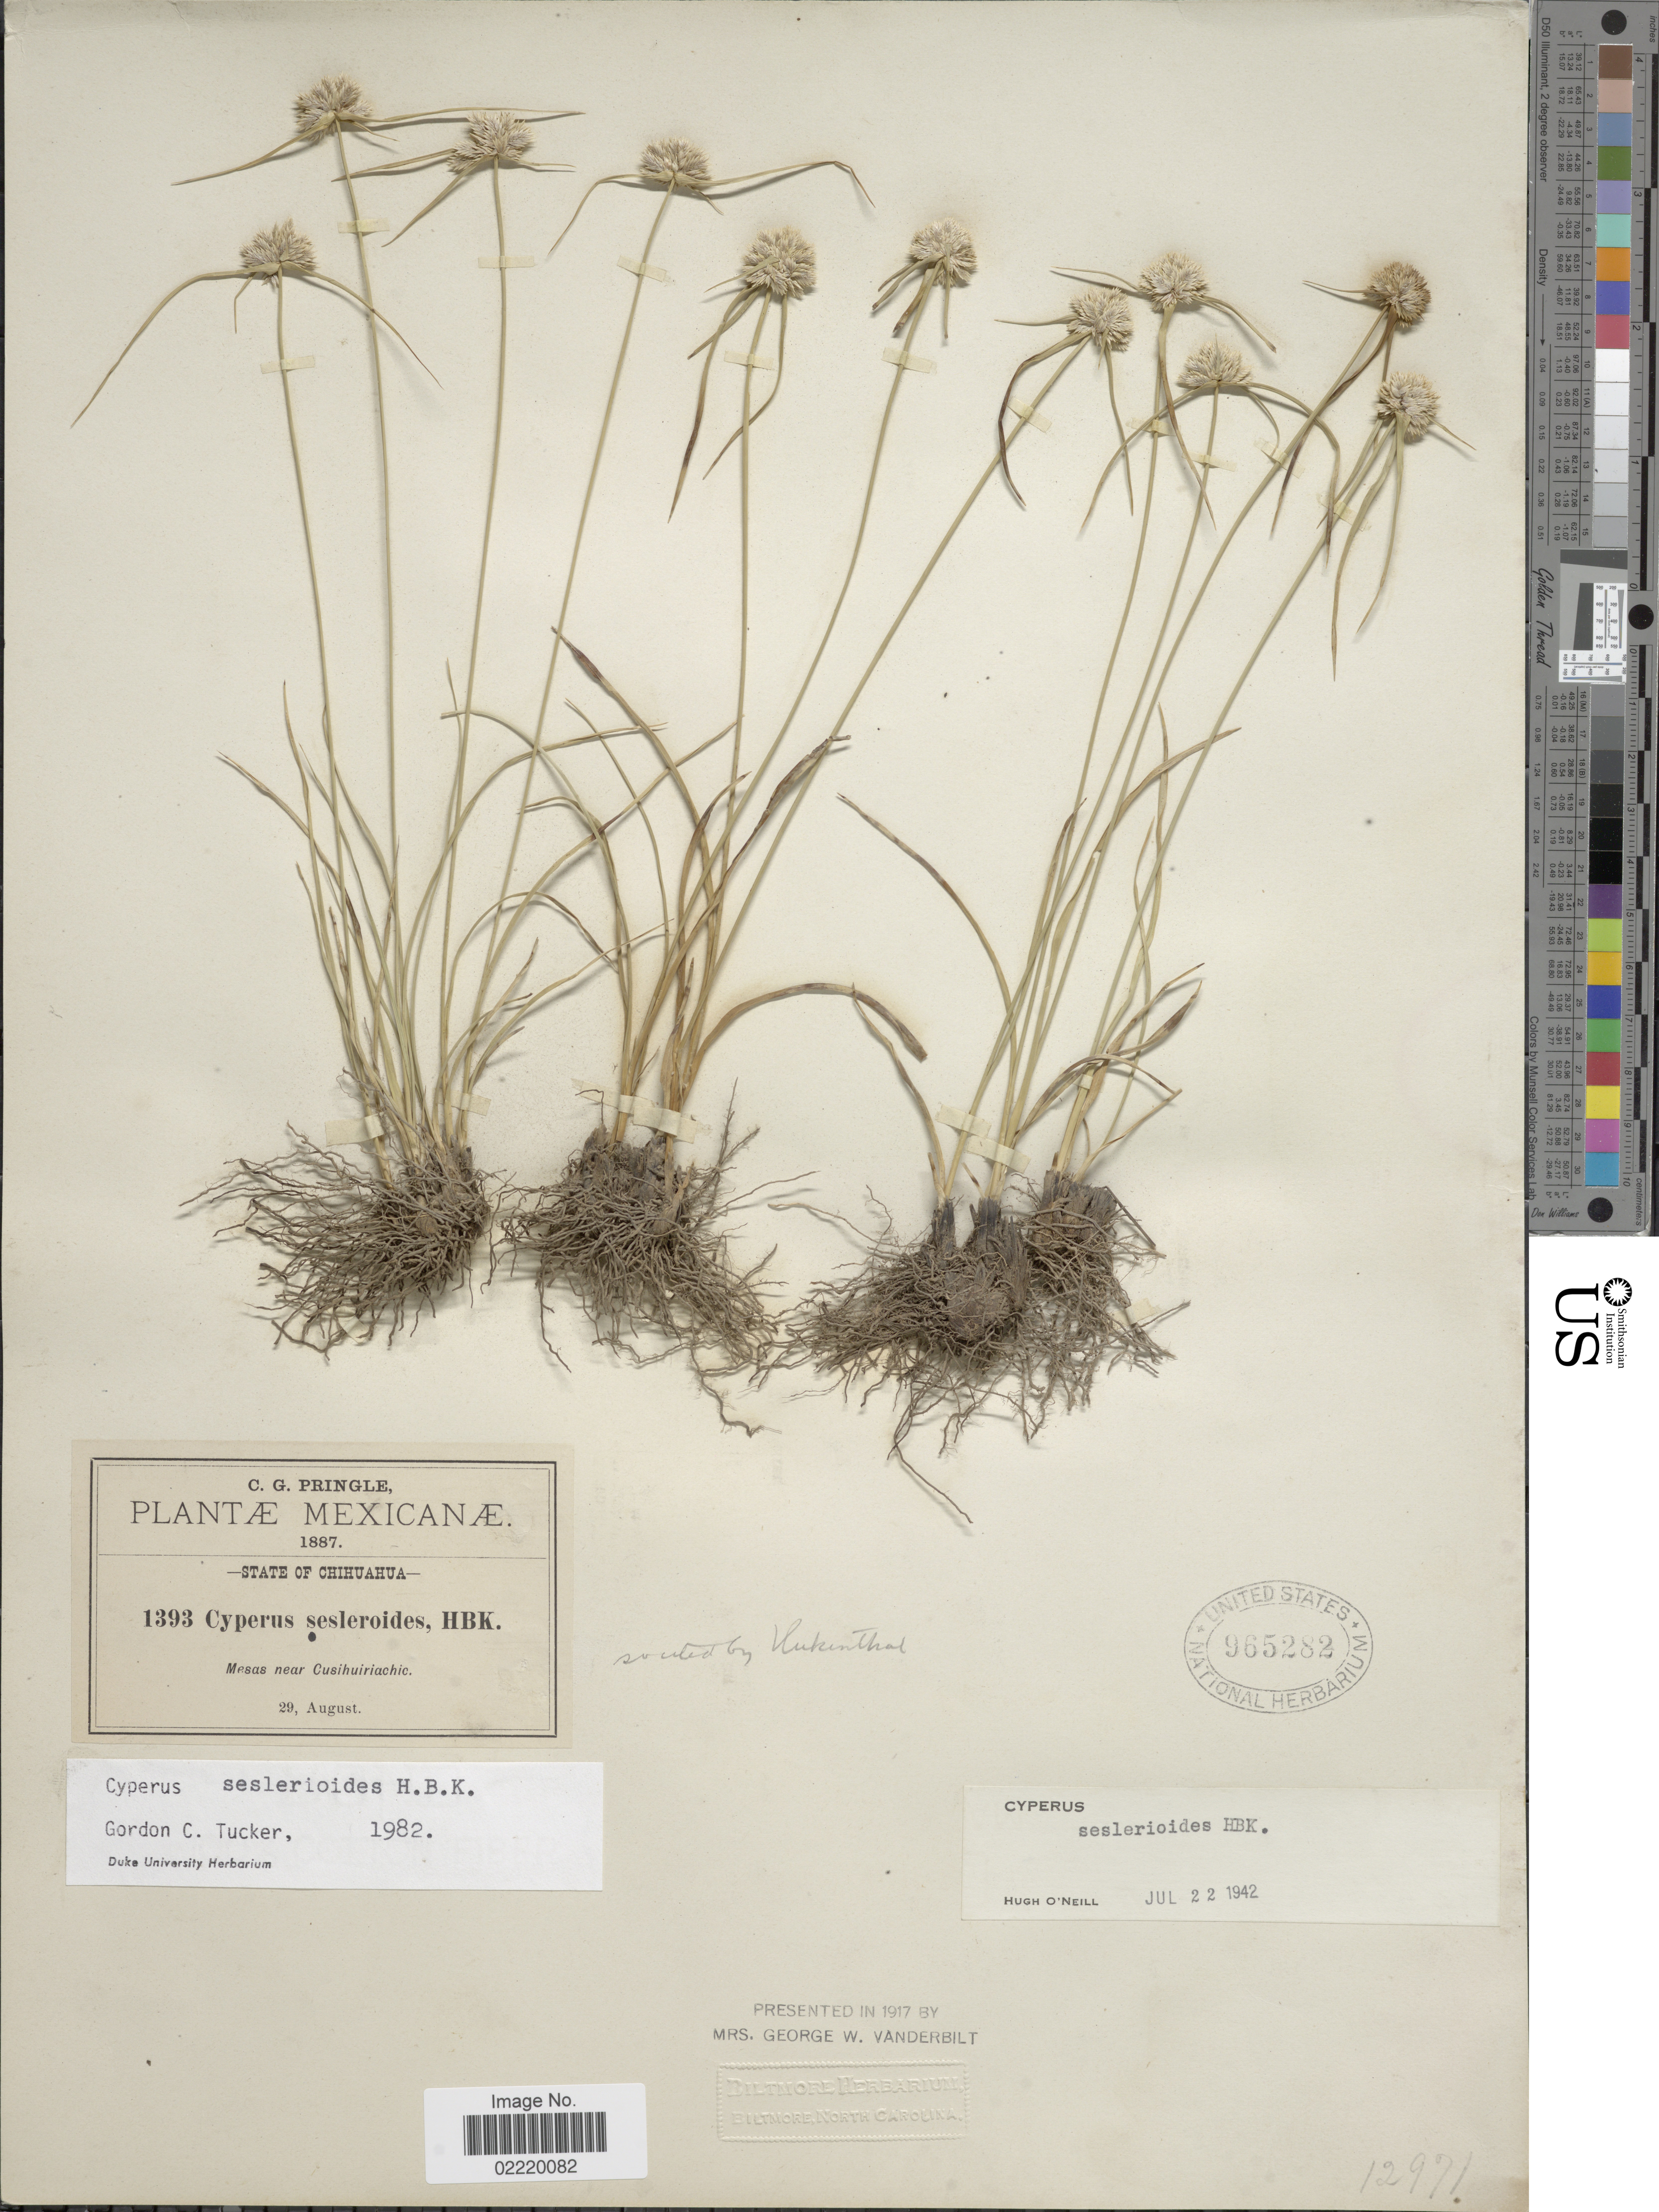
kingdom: Plantae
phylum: Tracheophyta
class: Liliopsida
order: Poales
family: Cyperaceae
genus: Cyperus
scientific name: Cyperus seslerioides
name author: Kunth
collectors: C. G. Pringle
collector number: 1393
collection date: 1887-08-29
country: Mexico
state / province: Chihuahua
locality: Mesas near Cusihuiriachic.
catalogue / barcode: US 965282